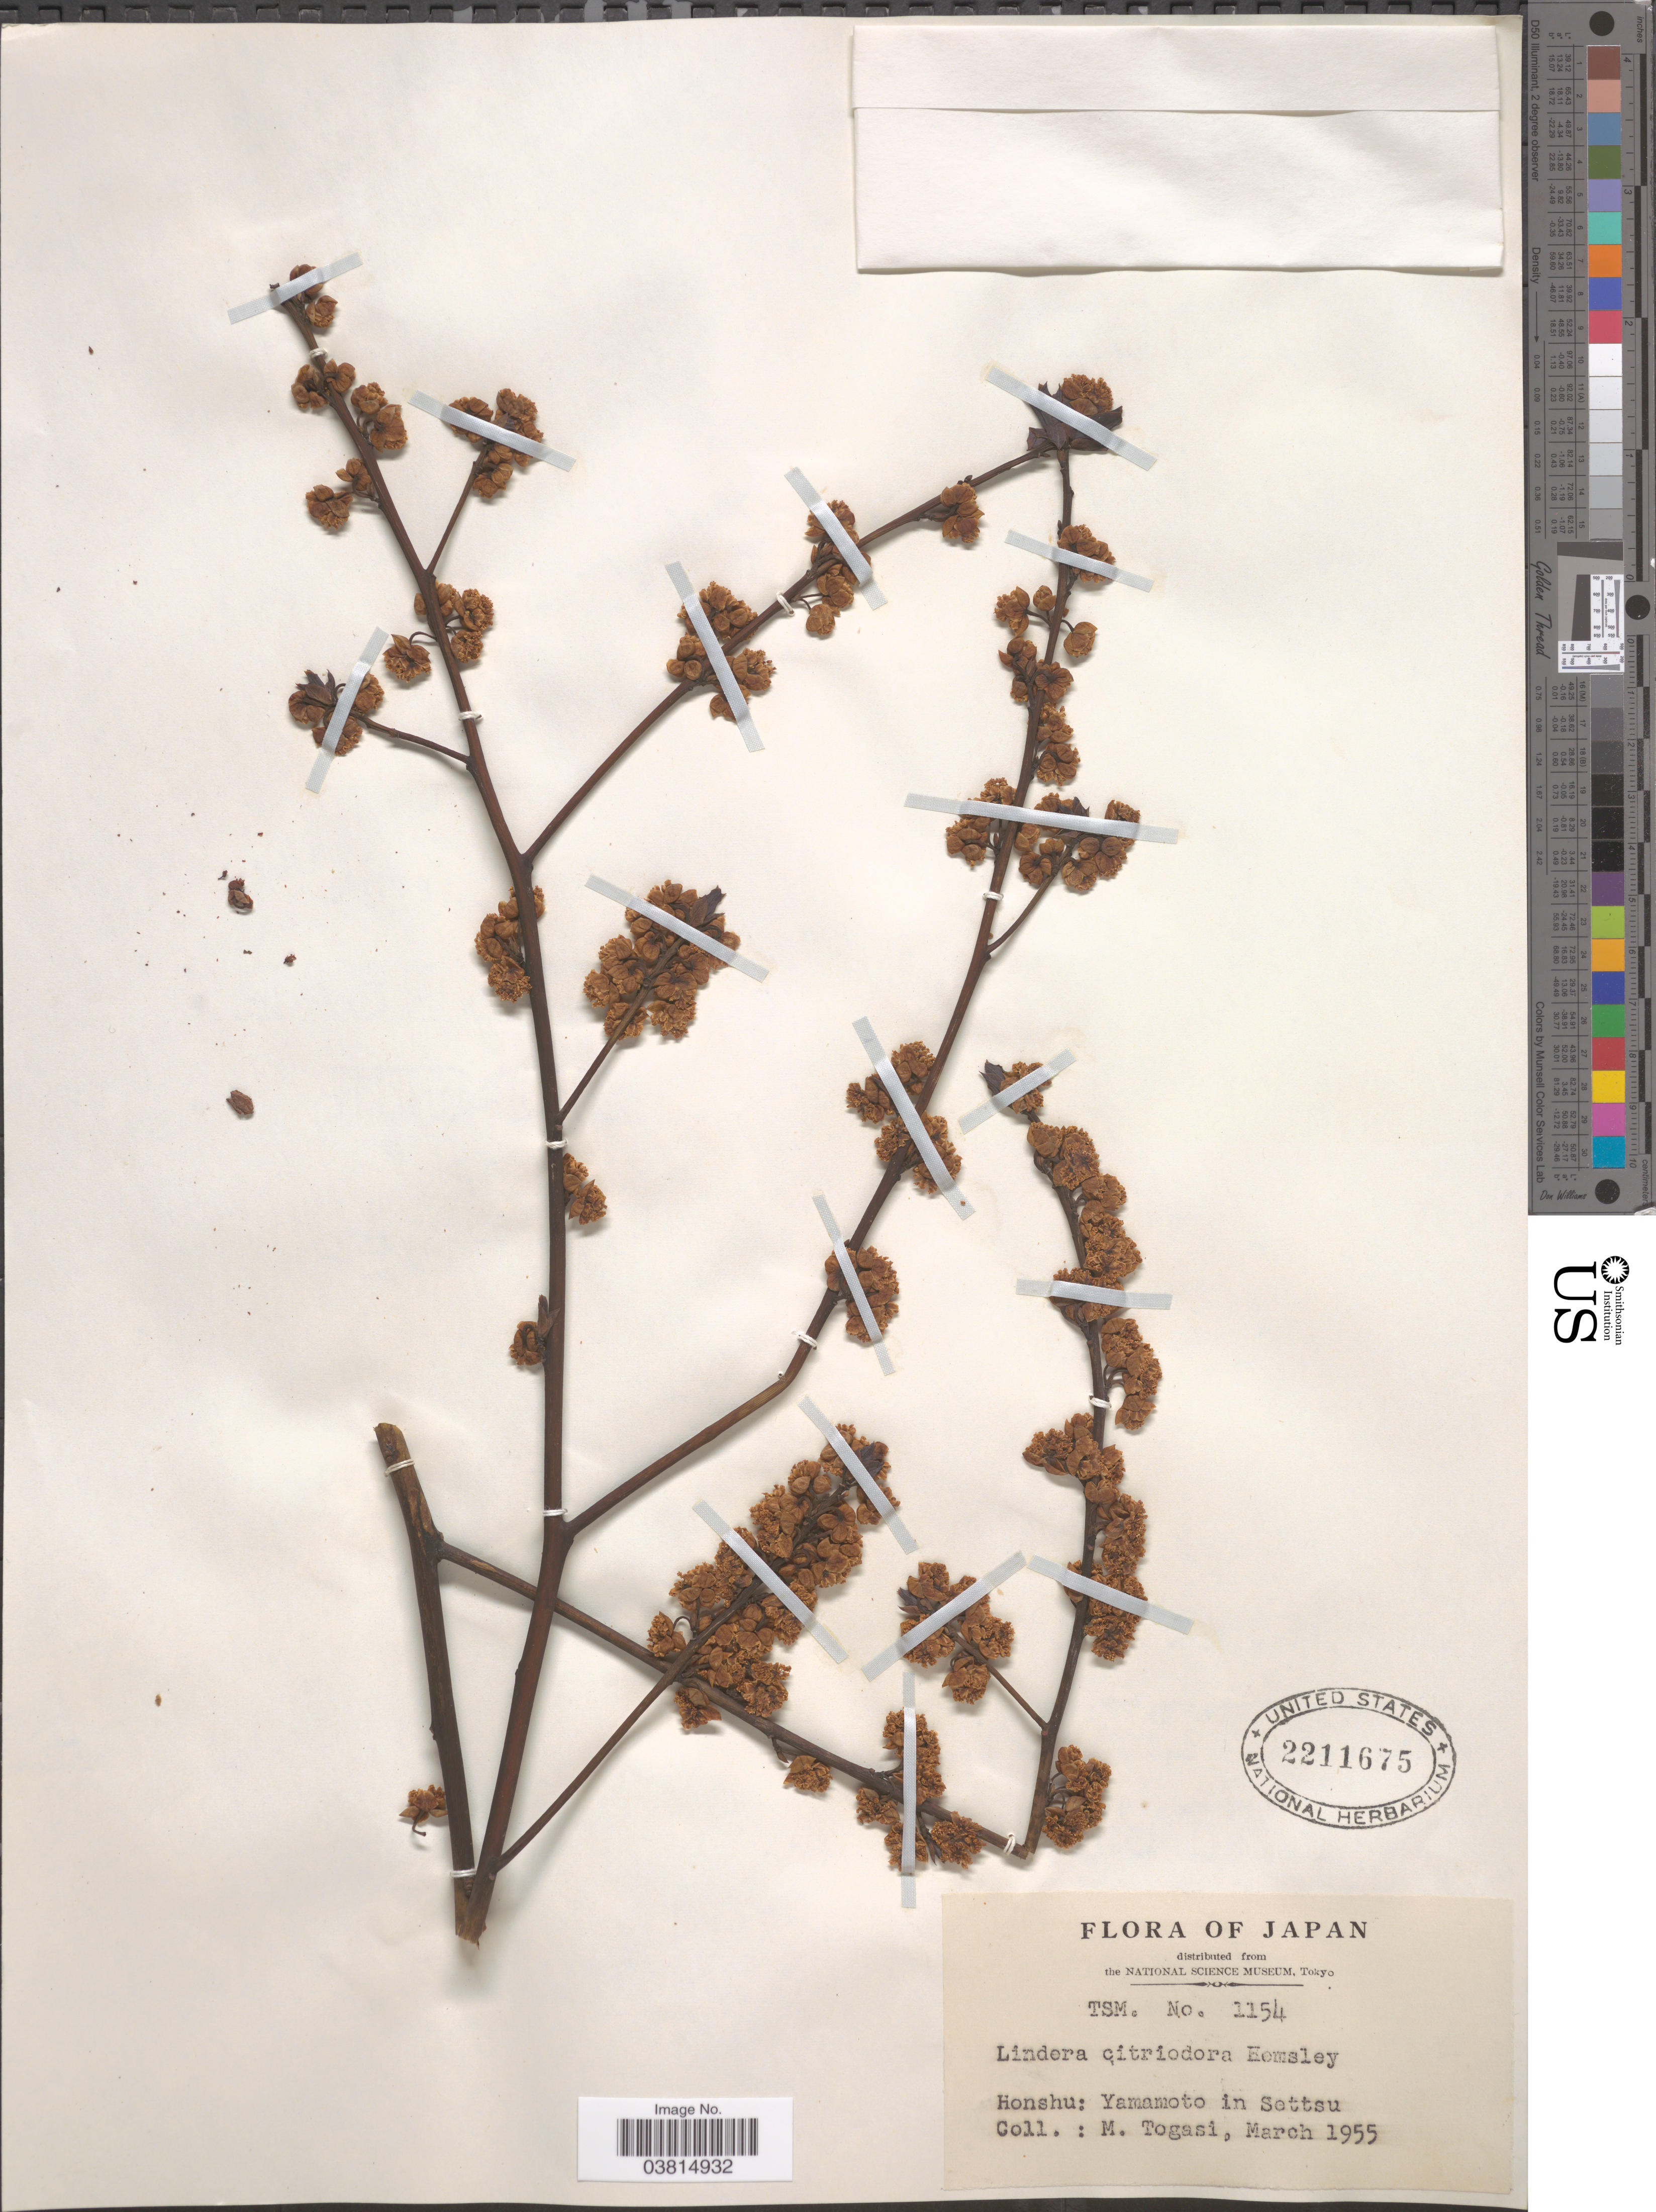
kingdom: Plantae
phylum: Tracheophyta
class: Magnoliopsida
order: Laurales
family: Lauraceae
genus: Lindera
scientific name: Lindera citrata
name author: Koidz.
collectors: M. Togasi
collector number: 1154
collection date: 1955-03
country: Japan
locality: Honshu: Yamamoto in Settsu.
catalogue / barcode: US 2211675